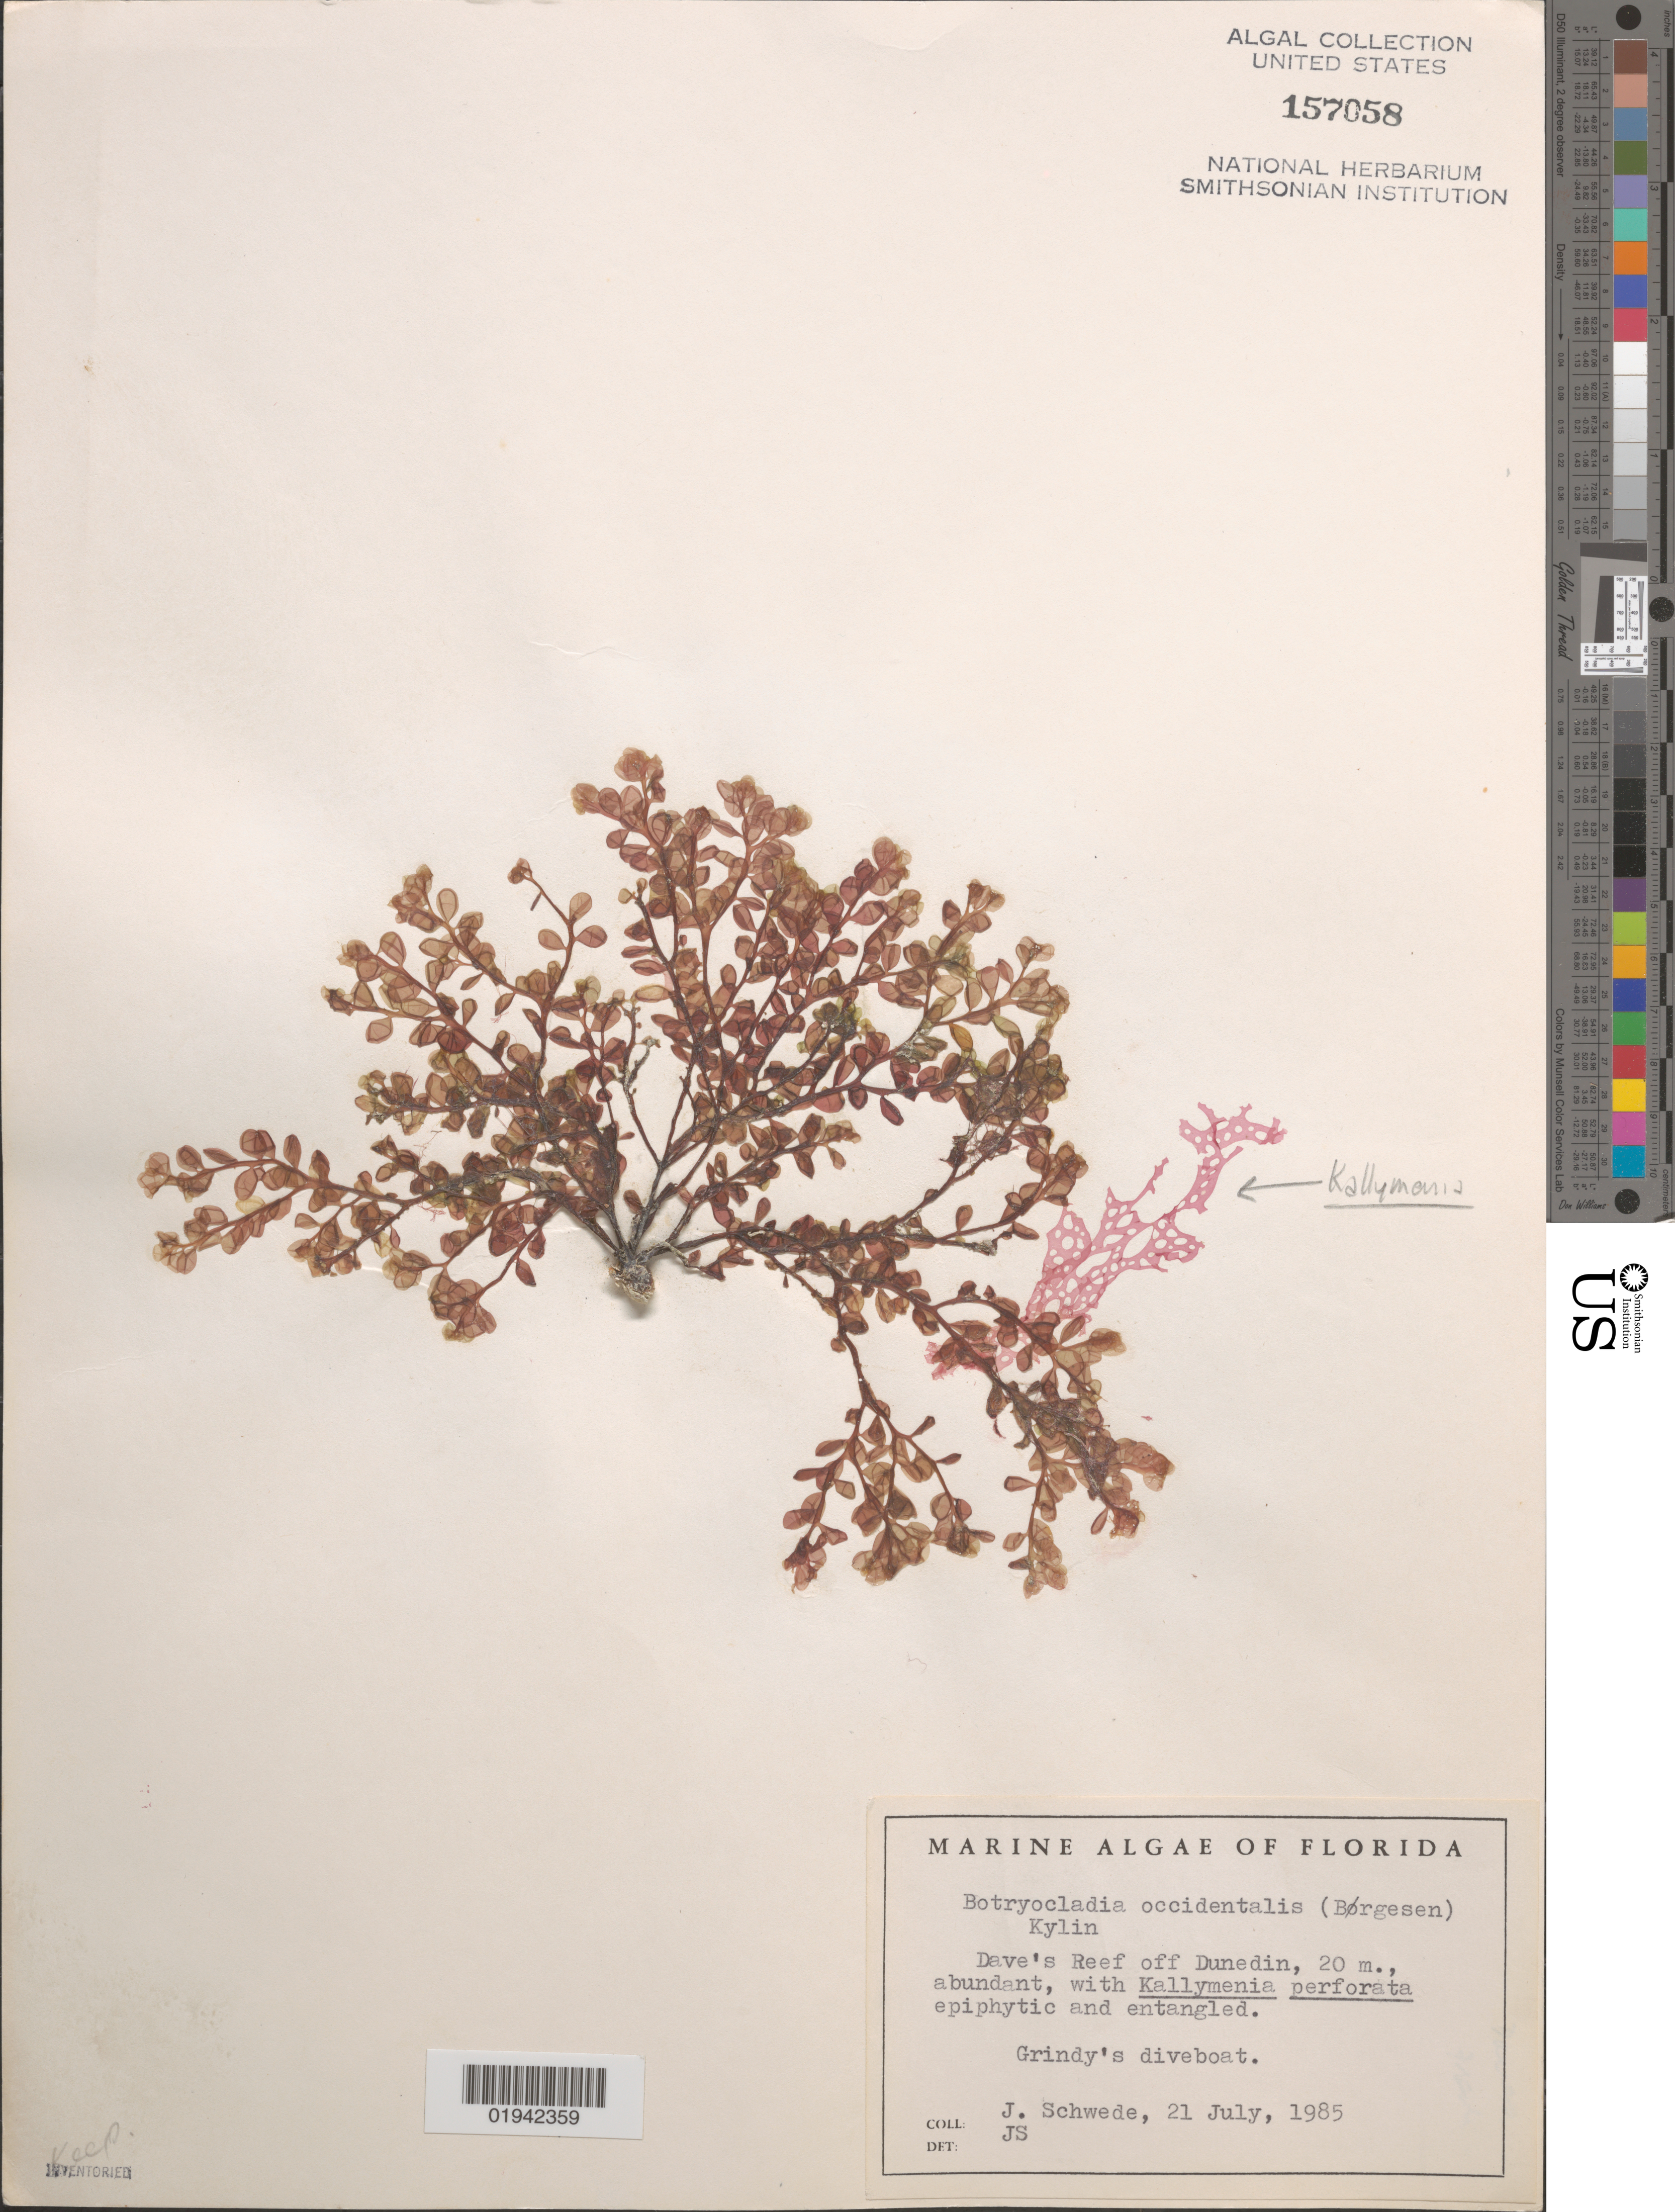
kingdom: Plantae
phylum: Rhodophyta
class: Florideophyceae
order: Ceramiales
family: Rhodomelaceae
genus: Bryocladia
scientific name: Bryocladia occidentalis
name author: (Børgesen) Kylin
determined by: Schwede, J., (UNITED STATES)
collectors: J. Schwede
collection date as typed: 21 Jul 1985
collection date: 1985-07-21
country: United States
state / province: Florida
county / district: Pinellas County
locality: Dave's Reef, off Dunedin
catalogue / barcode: US 157058